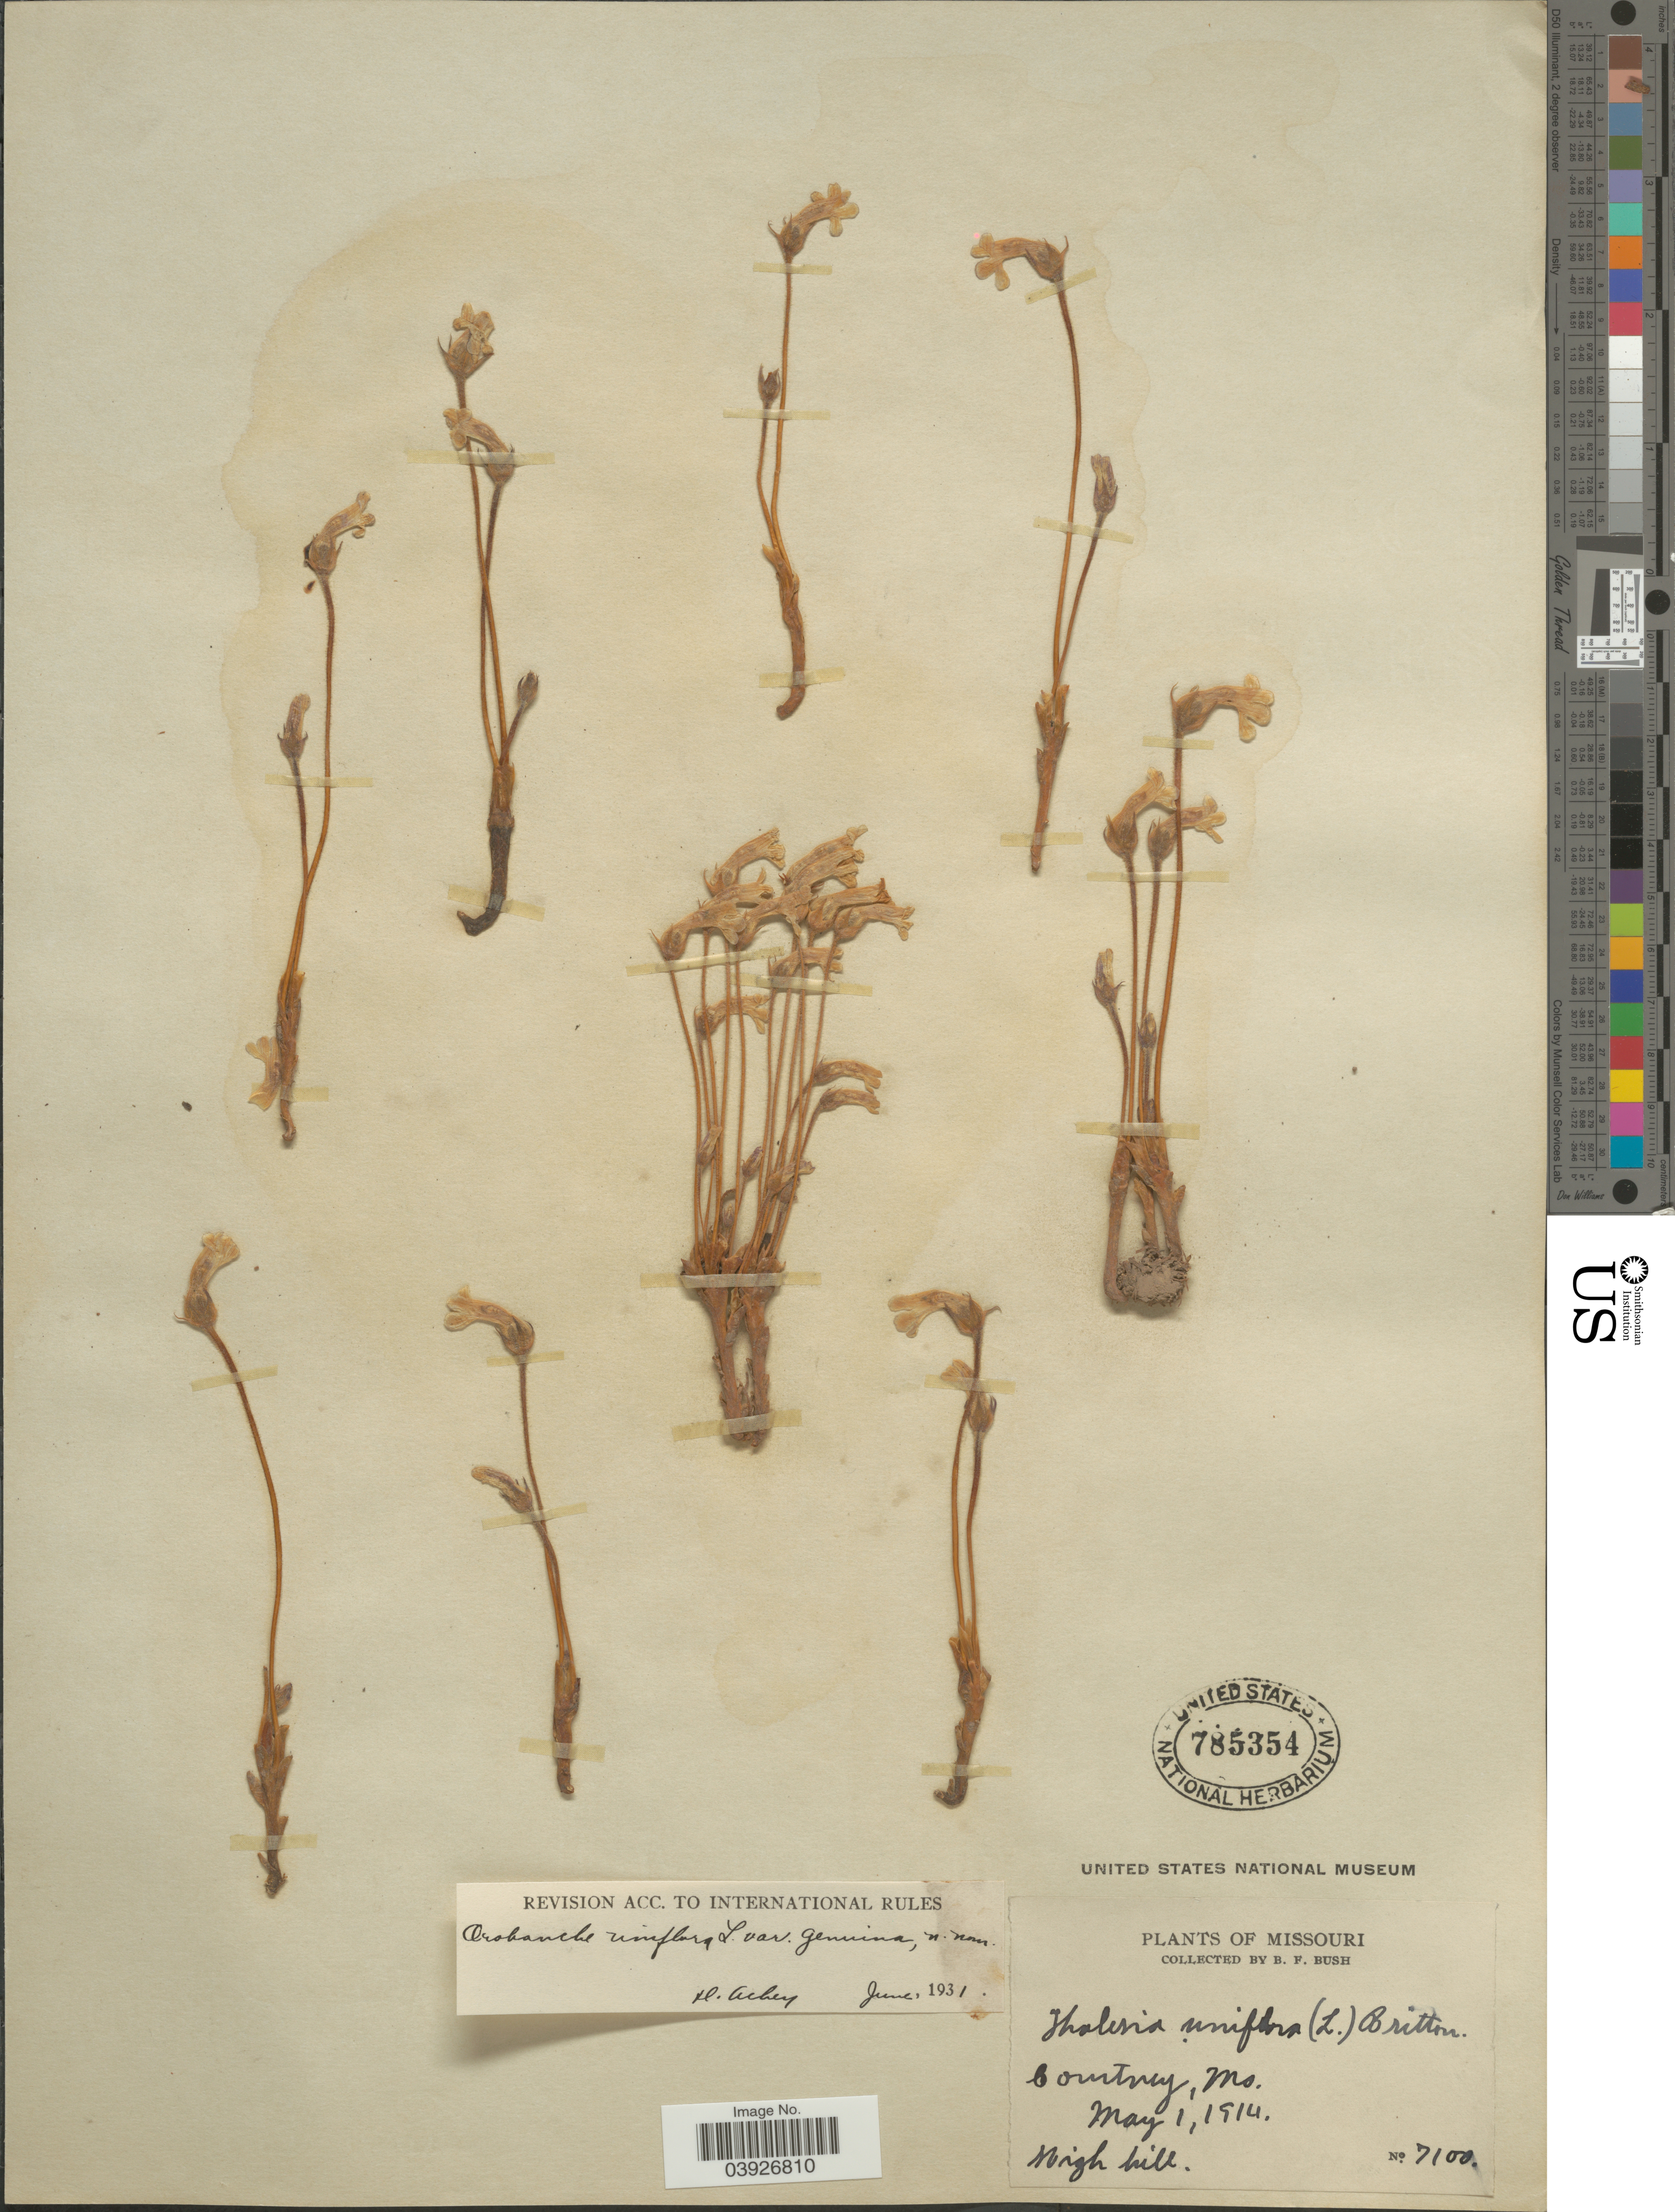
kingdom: Plantae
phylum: Tracheophyta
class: Magnoliopsida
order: Lamiales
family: Orobanchaceae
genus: Aphyllon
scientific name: Aphyllon uniflorum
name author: A. Gray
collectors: B. F. Bush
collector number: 7100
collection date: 1914-05-01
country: United States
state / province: Missouri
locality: Courtney.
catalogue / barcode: US 785354